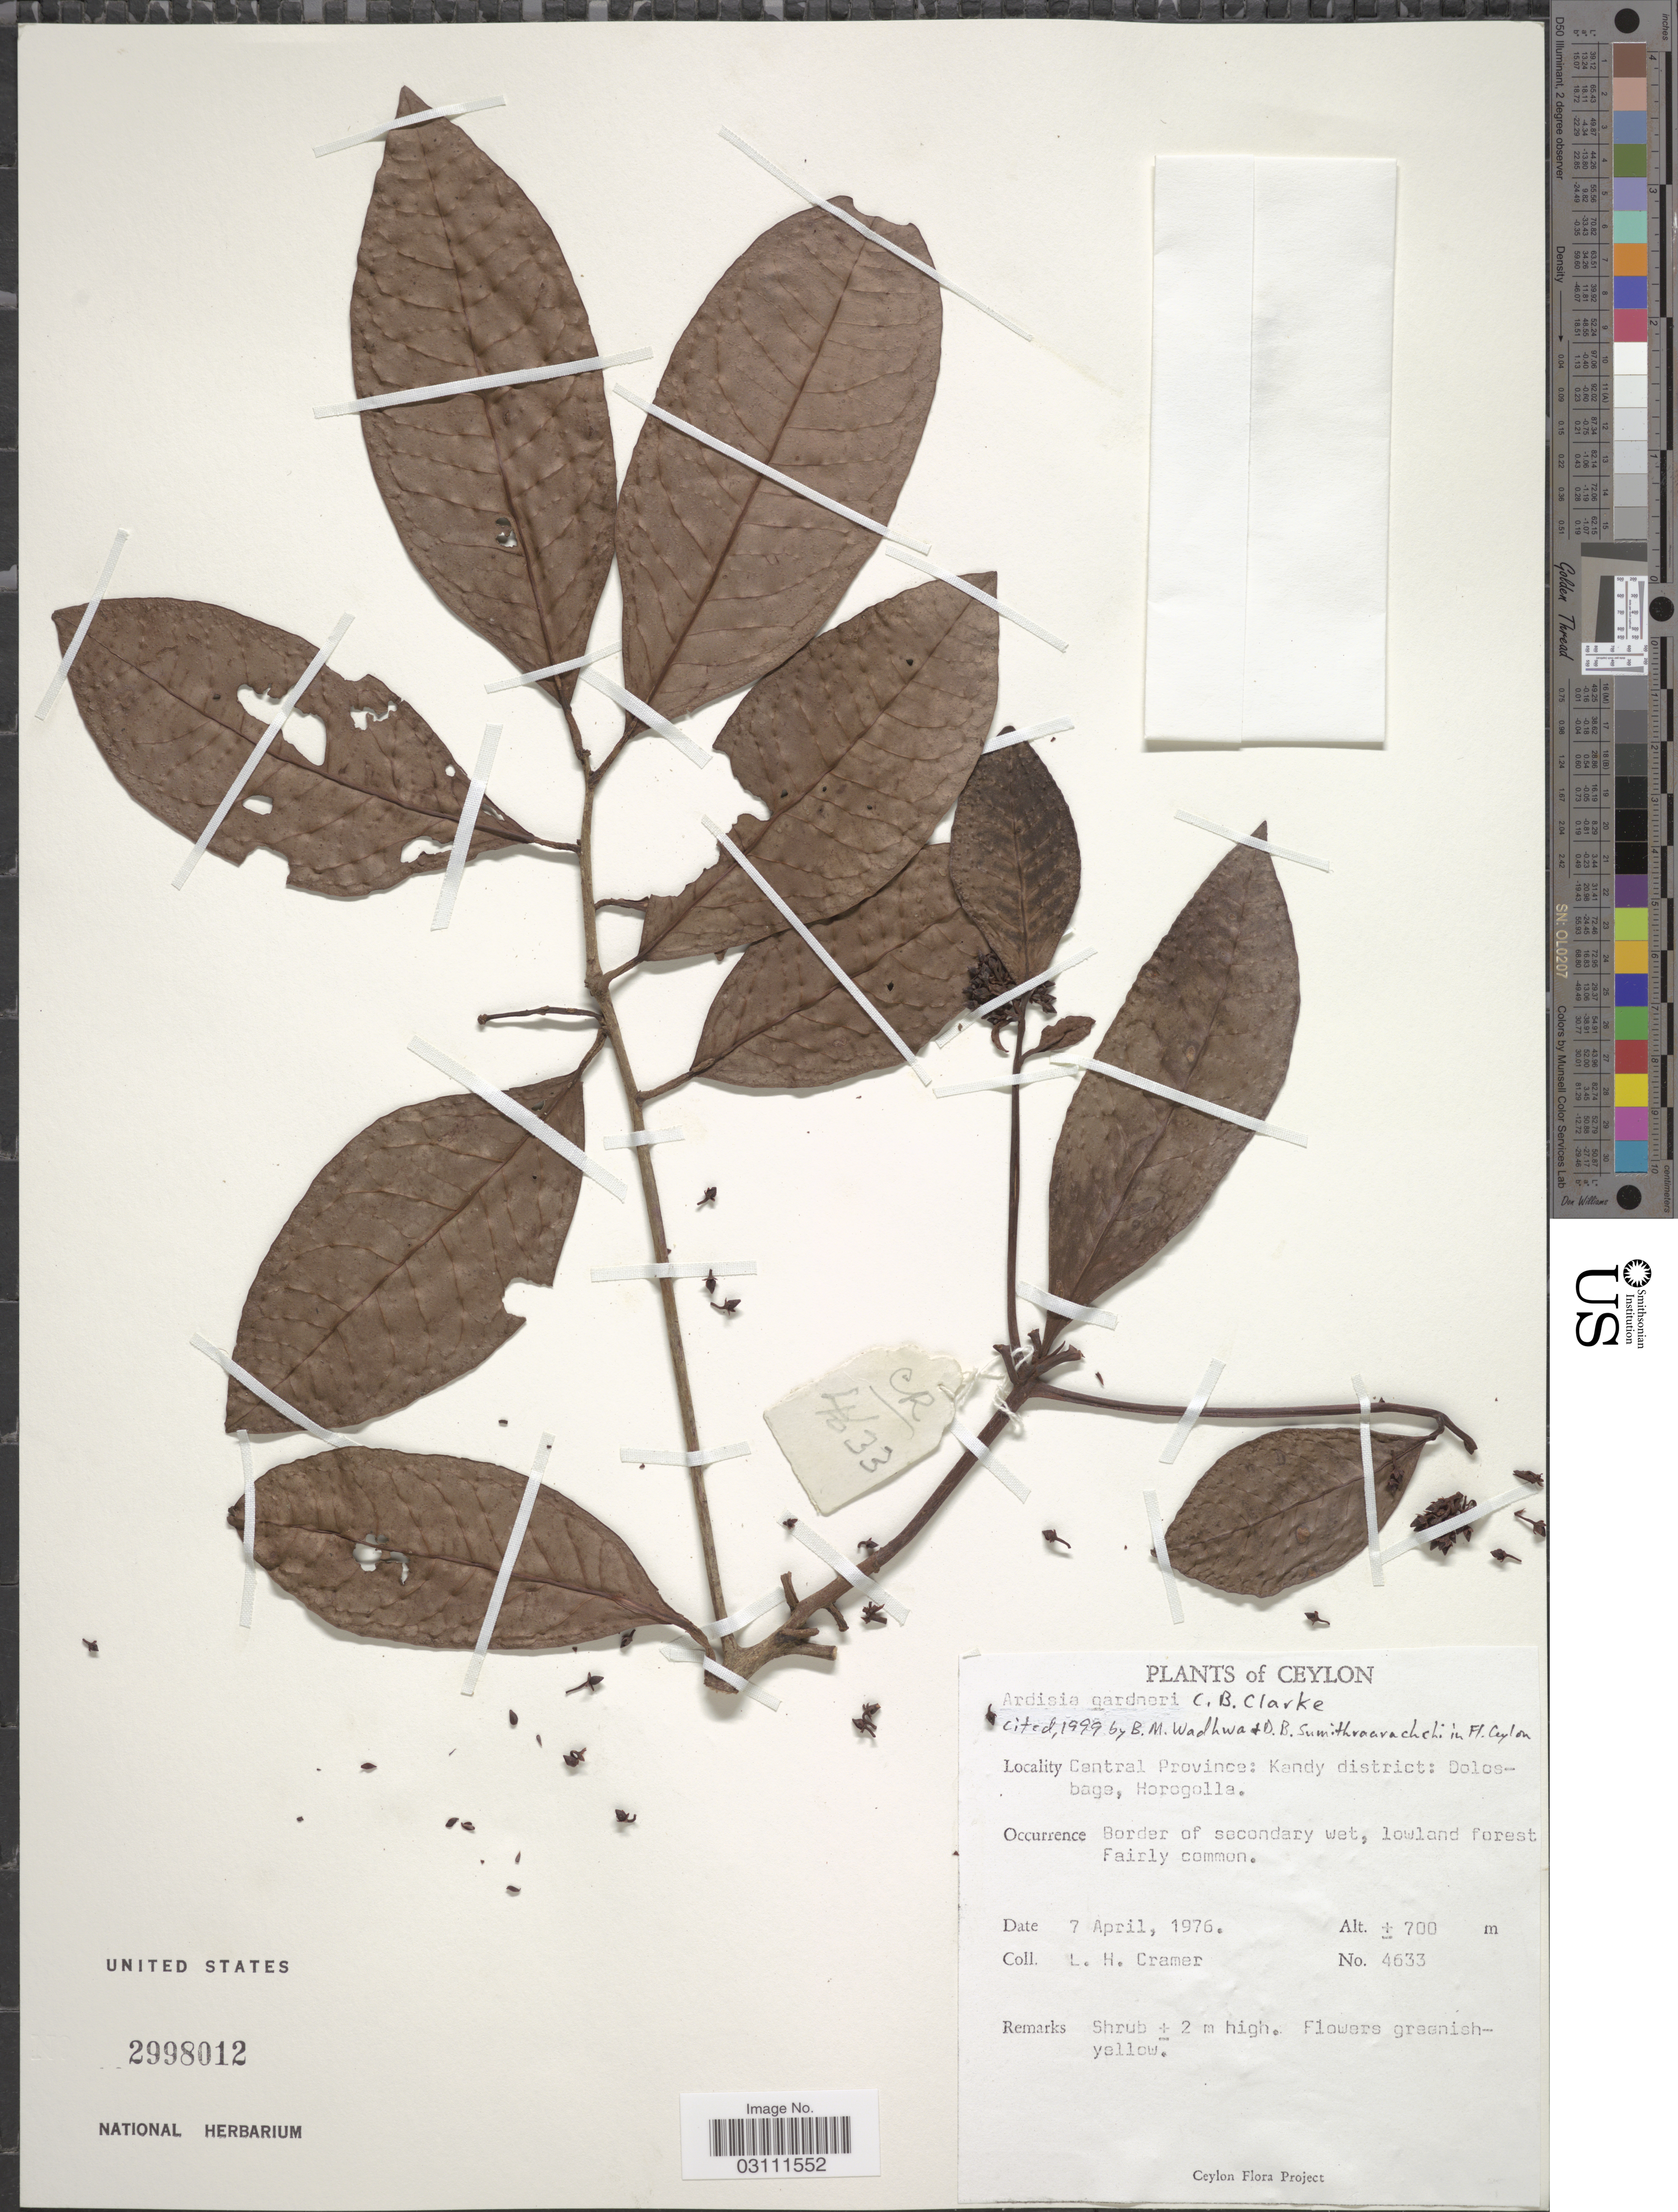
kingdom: Plantae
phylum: Tracheophyta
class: Magnoliopsida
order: Ericales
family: Primulaceae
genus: Ardisia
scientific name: Ardisia gardneri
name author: C.B. Clarke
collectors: L. H. Cramer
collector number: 4633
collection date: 1976-04-07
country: Sri Lanka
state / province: Central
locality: Ceylon, Central Province: Kandy district: Dolosbage, Horogolla.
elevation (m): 700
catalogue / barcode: US 2998012